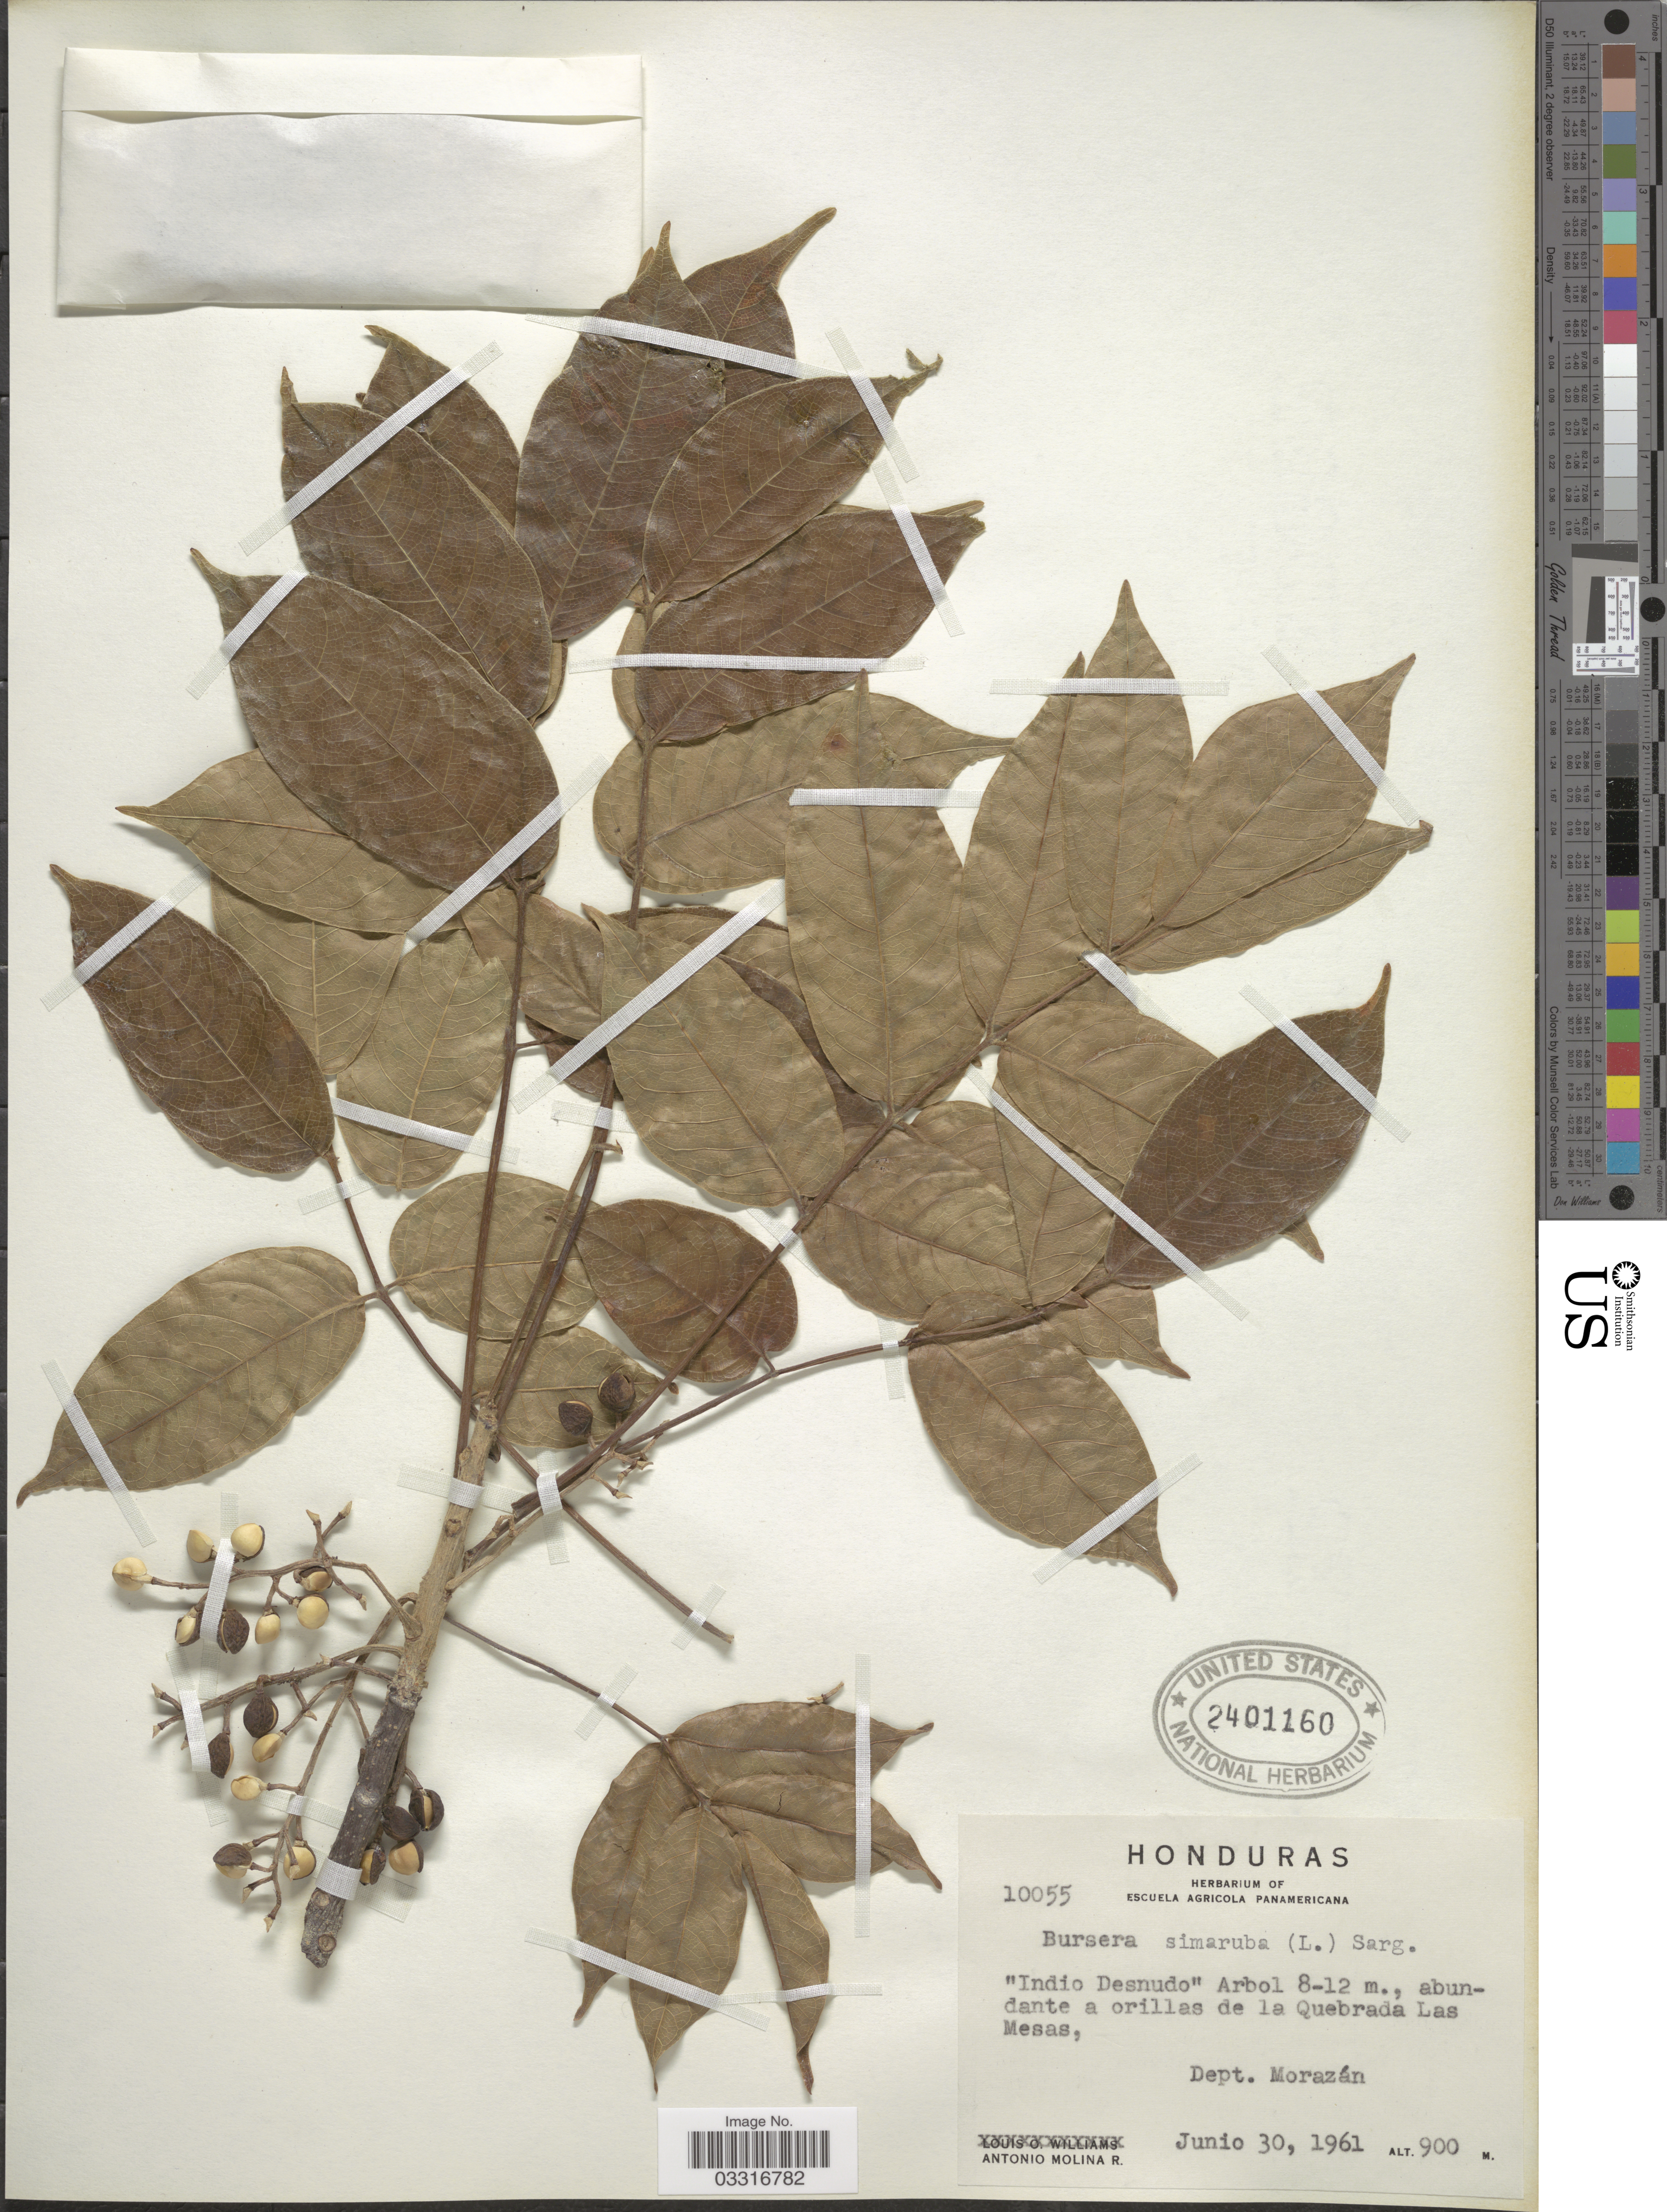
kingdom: Plantae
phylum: Tracheophyta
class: Magnoliopsida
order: Sapindales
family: Burseraceae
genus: Bursera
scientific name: Bursera simaruba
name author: (L.) Sarg.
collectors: A. Molina R.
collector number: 10055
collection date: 1961-06-30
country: Honduras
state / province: Fco. Morazán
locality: Abundante a orillas de la Quebrada Las Mesas, Dept. Morazán.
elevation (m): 900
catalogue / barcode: US 2401160